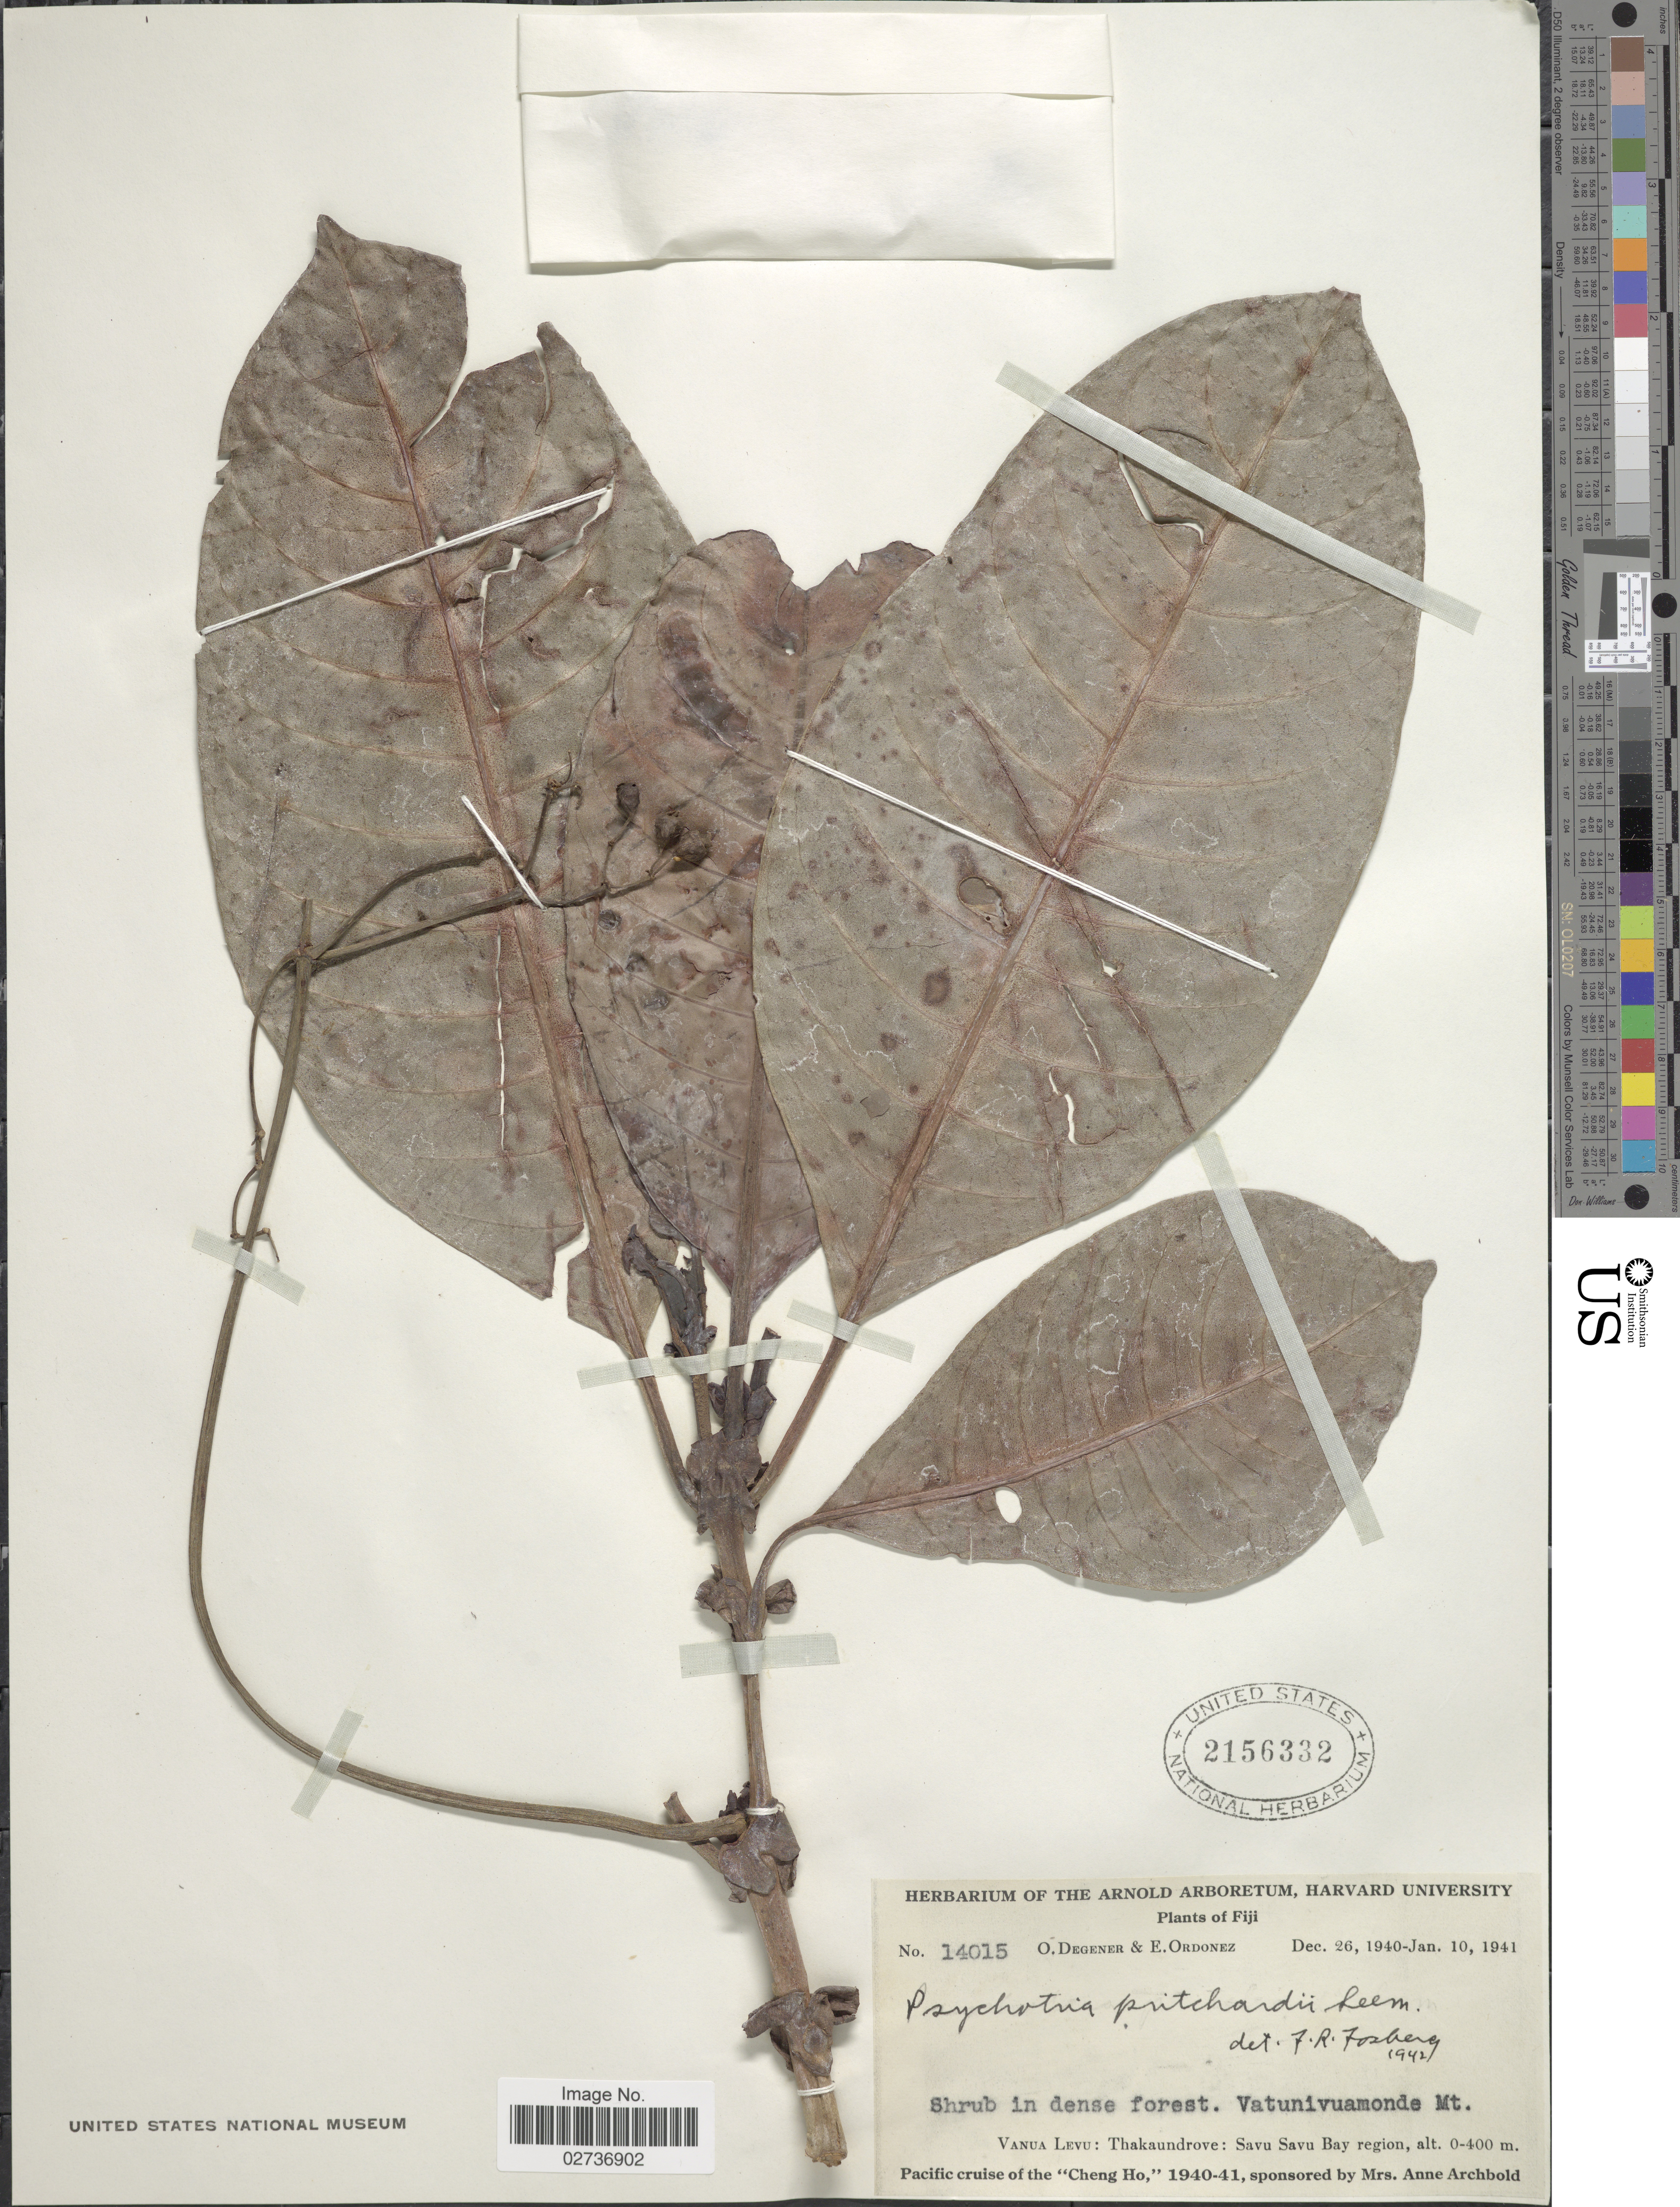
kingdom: Plantae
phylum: Tracheophyta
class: Magnoliopsida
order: Gentianales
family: Rubiaceae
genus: Psychotria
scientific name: Psychotria pritchardii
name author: Seem.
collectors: O. Degener & E. Ordonez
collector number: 14015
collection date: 1940-12-26/1941-01-10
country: Fiji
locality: Vanua Levu: Thakaundrove: Savu Savu Bay region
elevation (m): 0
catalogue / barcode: US 2156332